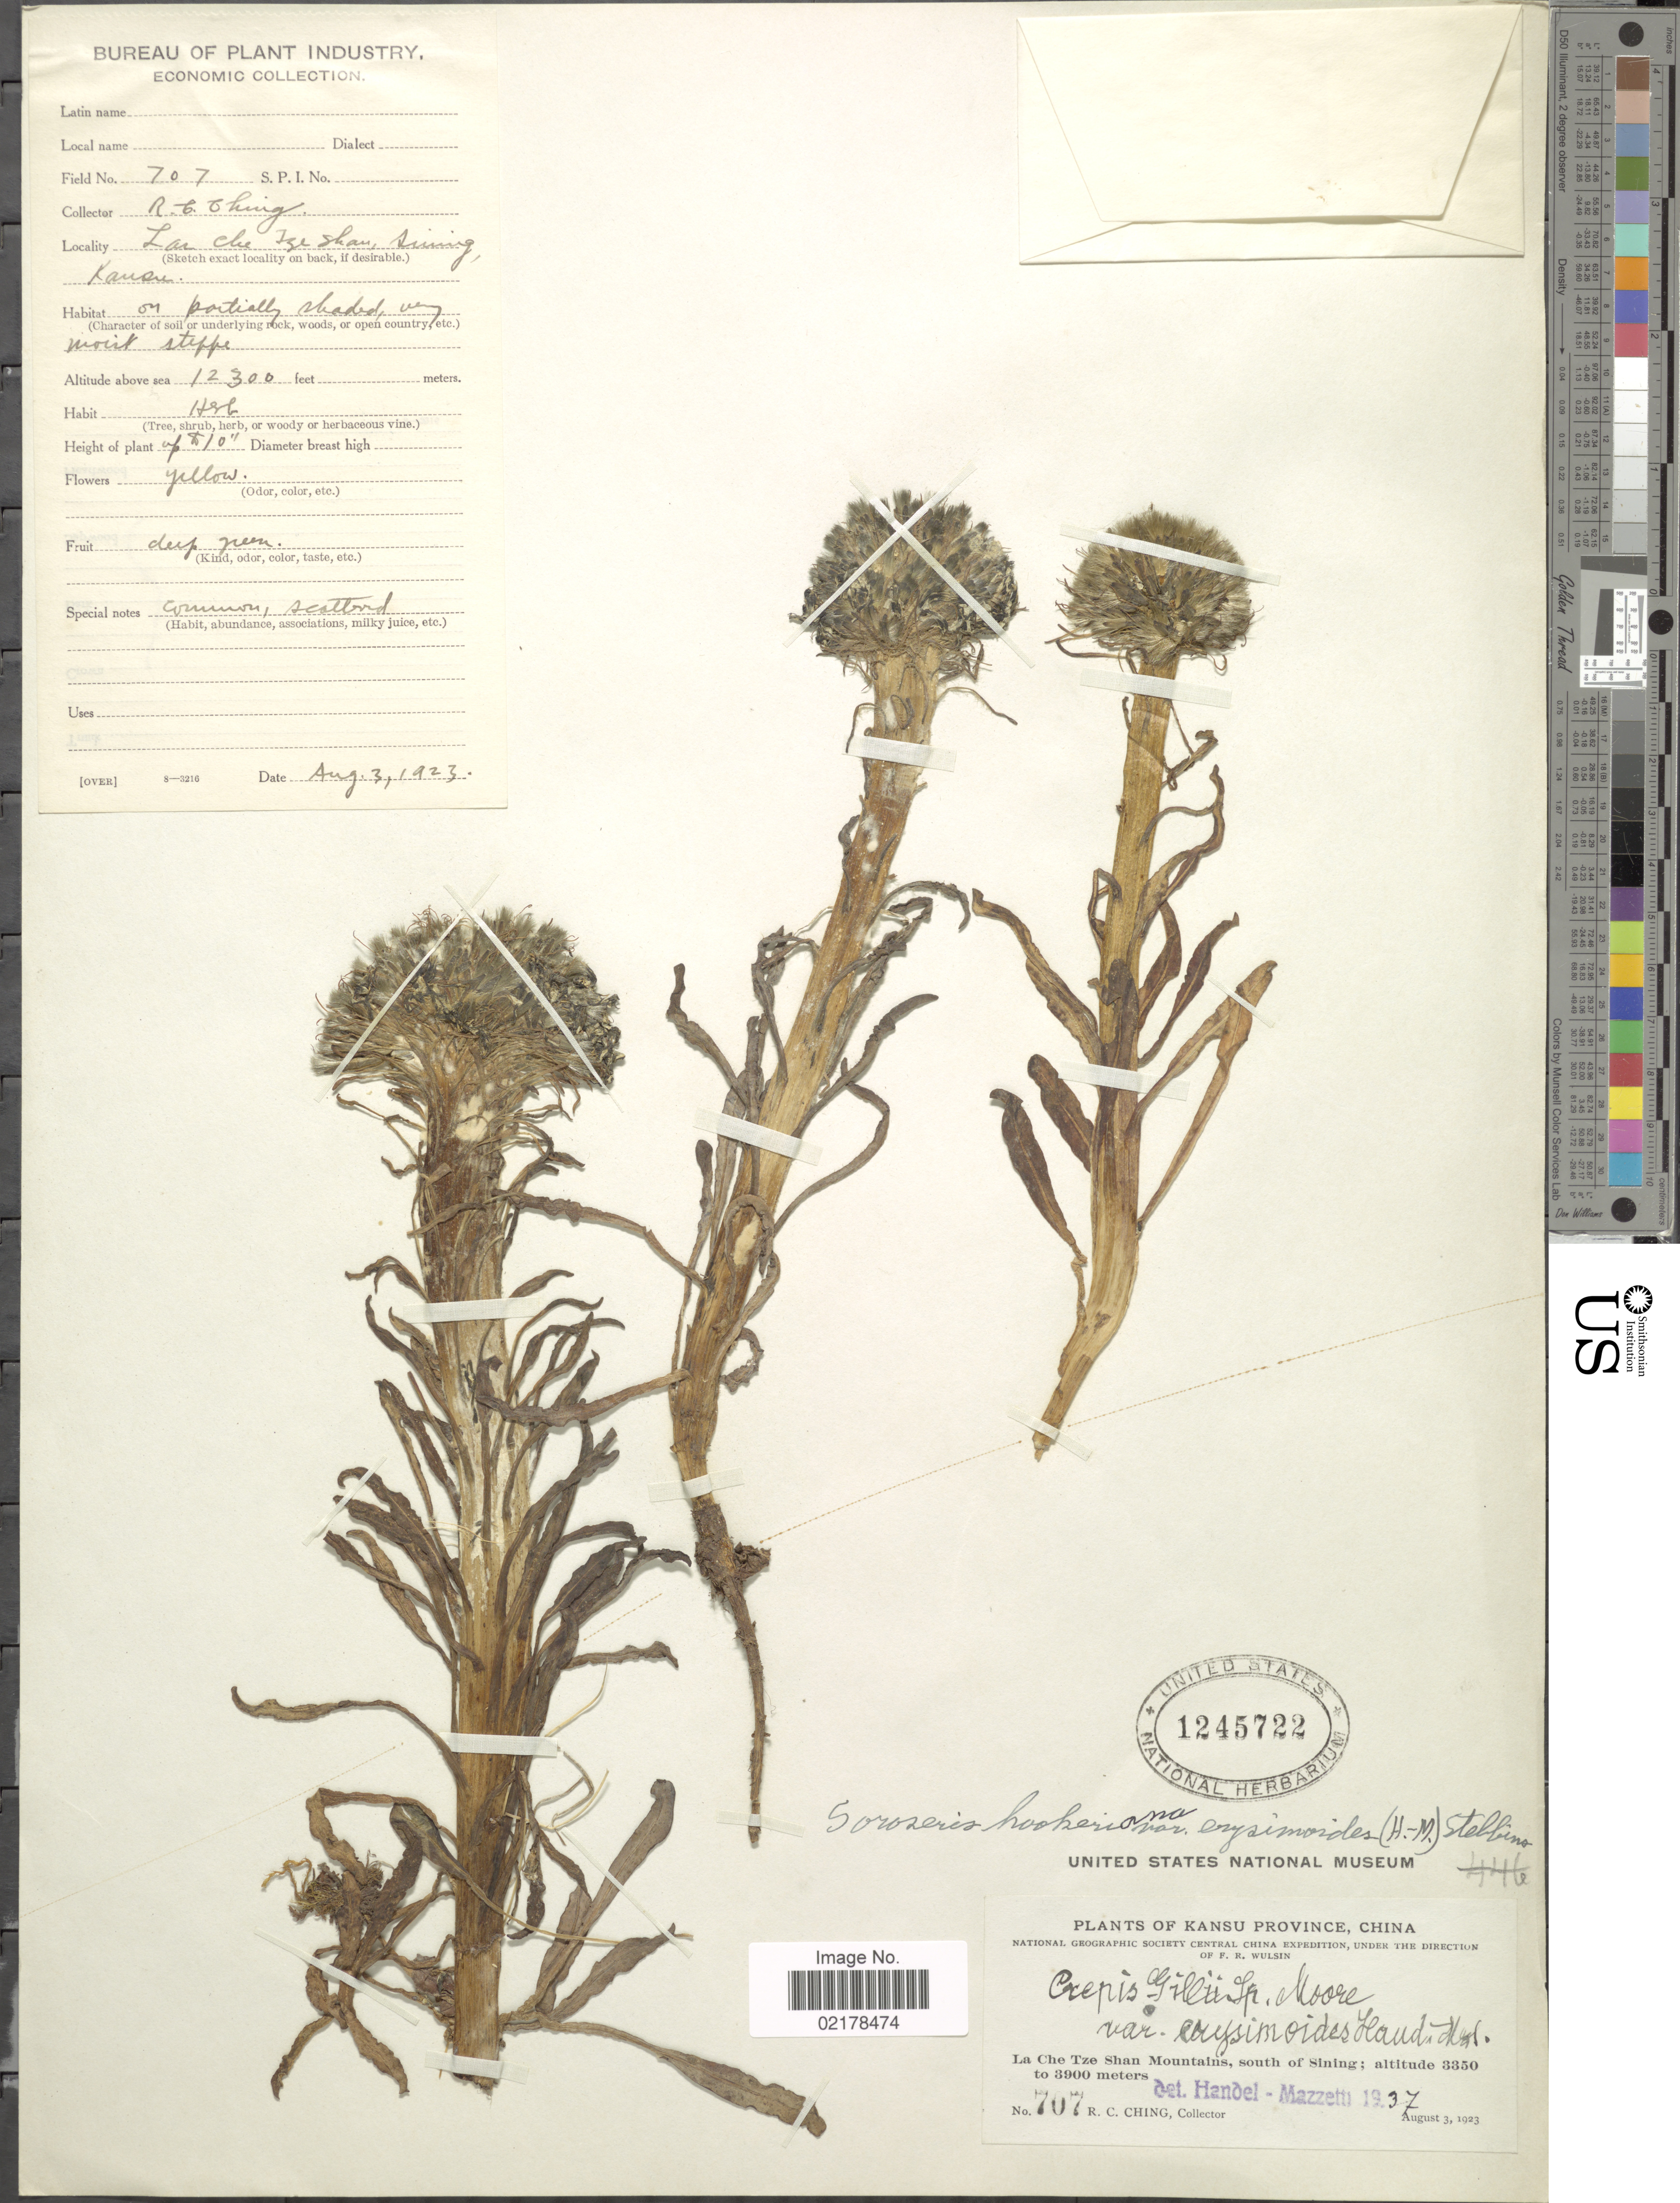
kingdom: Plantae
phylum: Tracheophyta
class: Magnoliopsida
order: Asterales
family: Asteraceae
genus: Soroseris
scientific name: Soroseris hookeriana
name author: Stebbins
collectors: R. C. Ching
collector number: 707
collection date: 1923-08-03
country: China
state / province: Gansu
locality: Kansu Province, La Che Tze Shan Mountains, south of Sining, Sining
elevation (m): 3749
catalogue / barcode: US 1245722